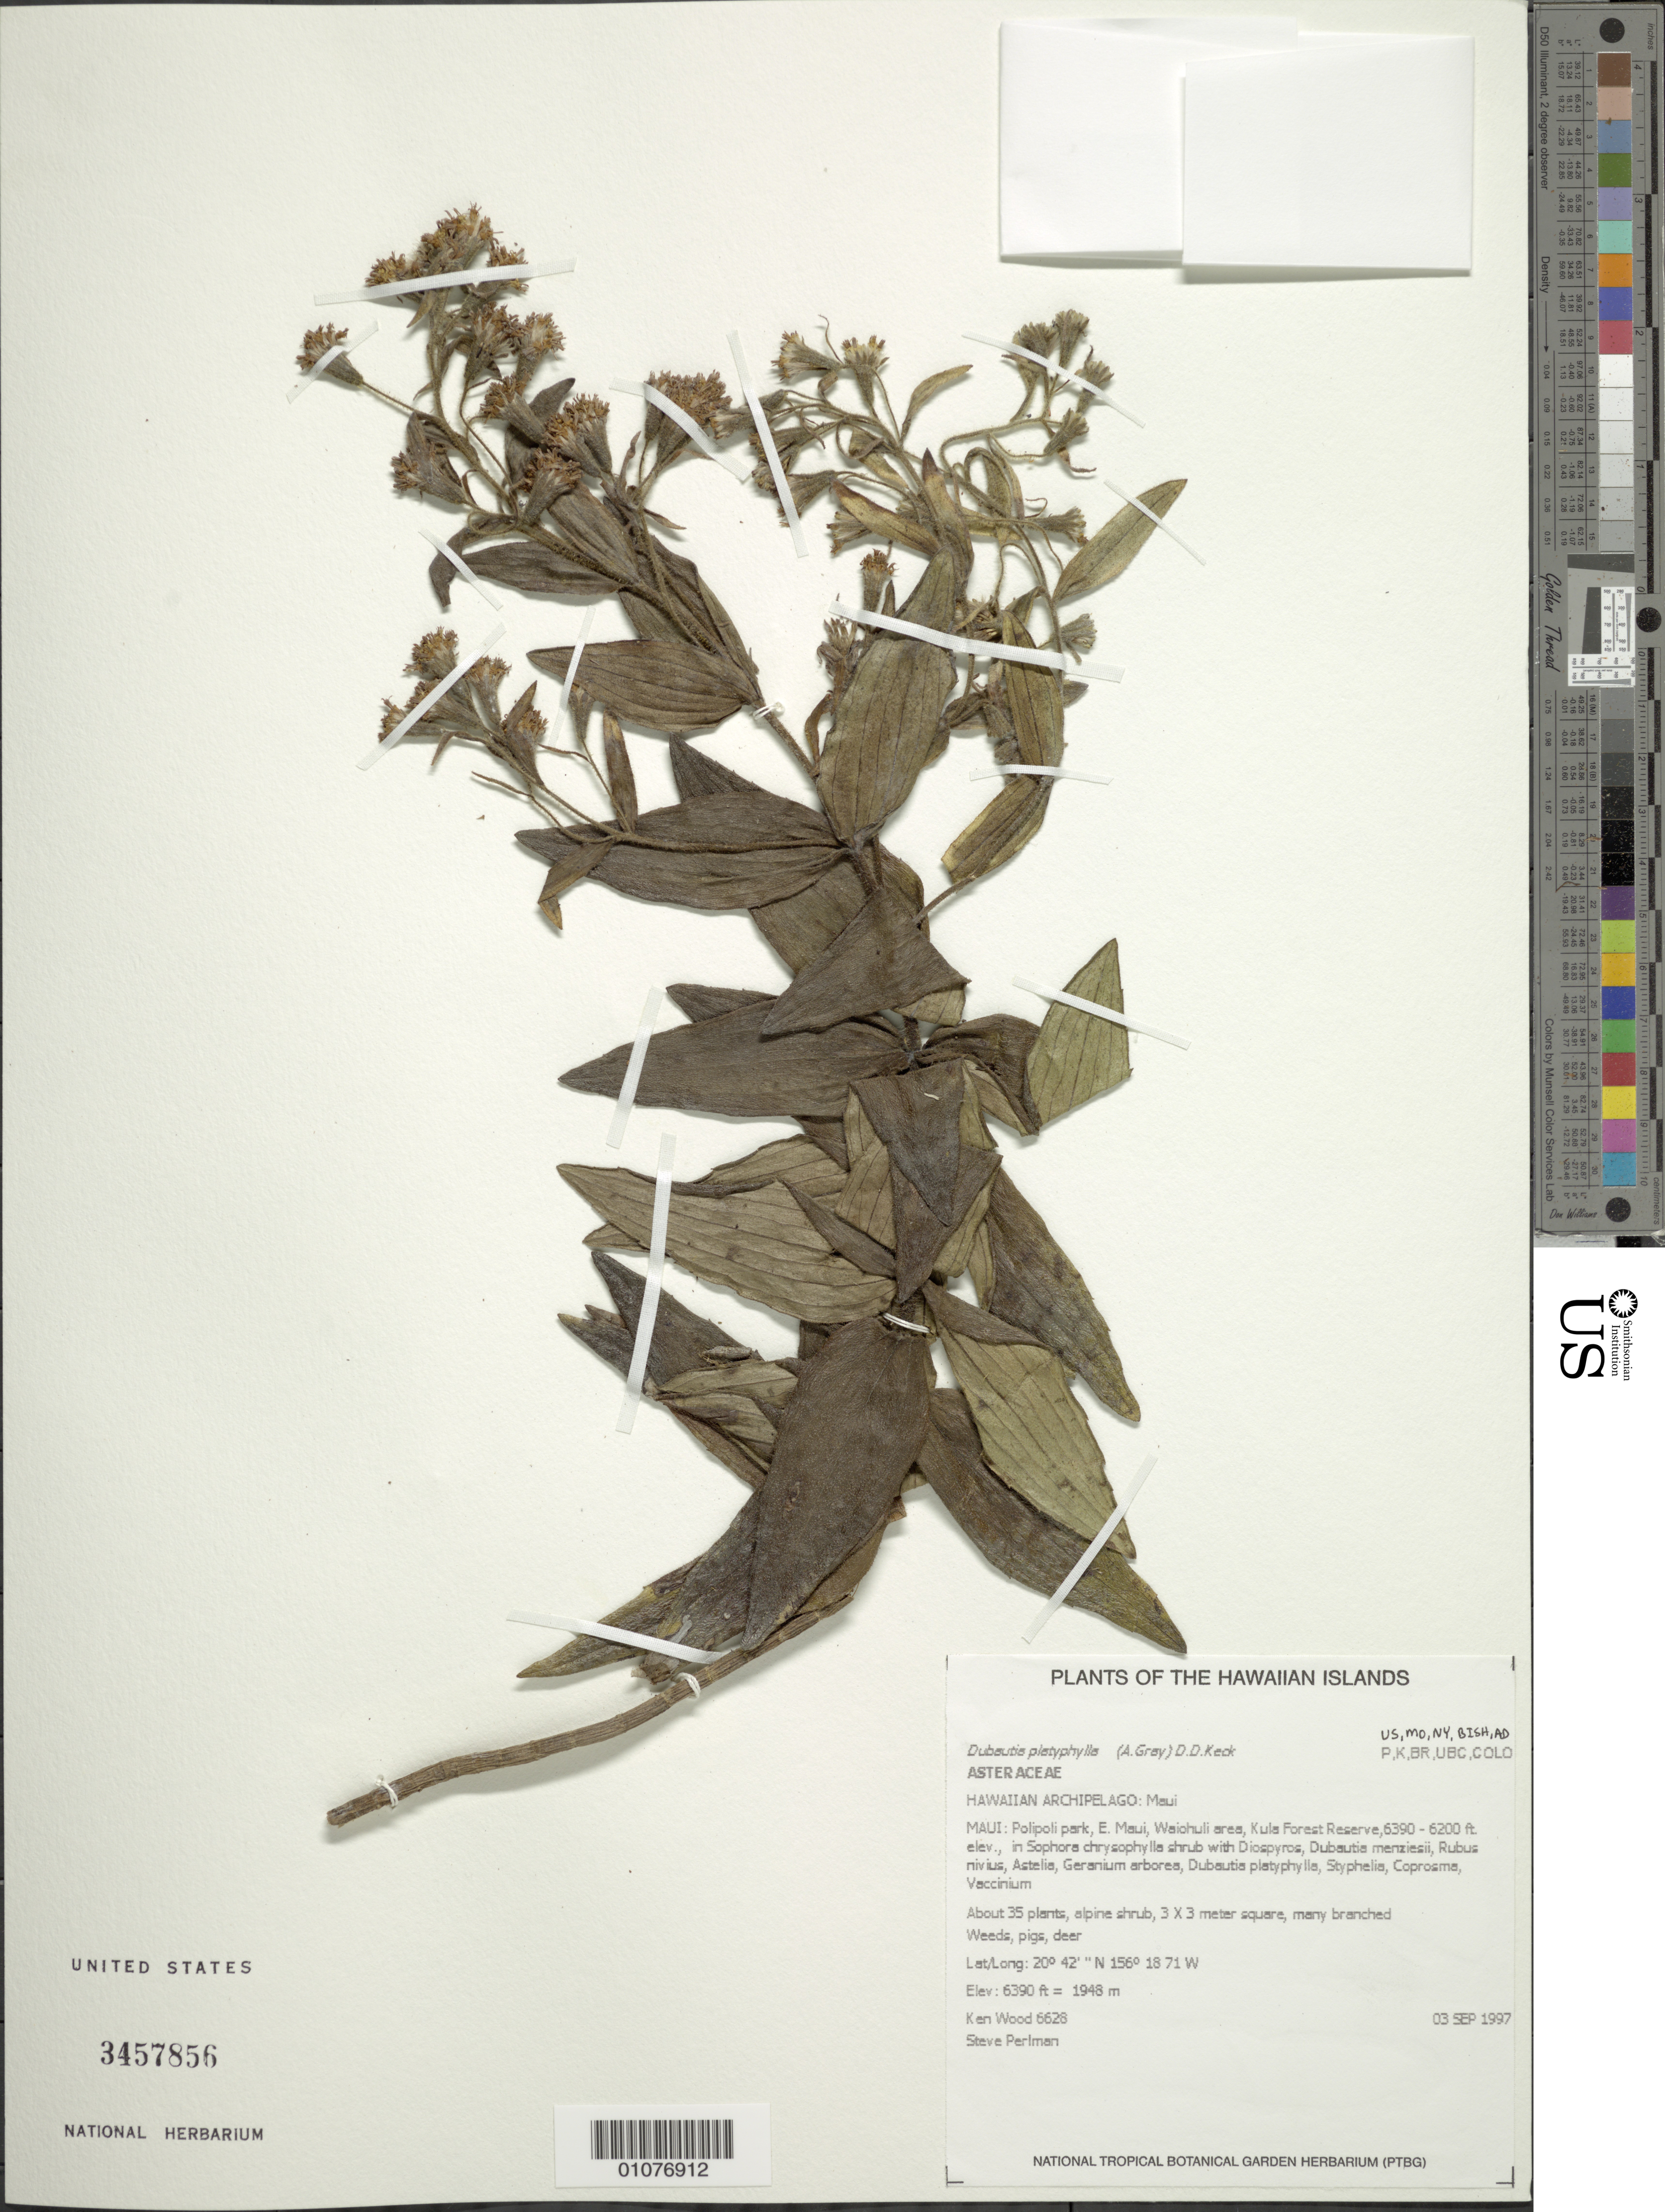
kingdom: Plantae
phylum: Tracheophyta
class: Magnoliopsida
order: Asterales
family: Asteraceae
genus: Dubautia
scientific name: Dubautia platyphylla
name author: (A. Gray) D.D. Keck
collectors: K. R. Wood & S. P. Perlman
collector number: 6628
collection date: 1997-09-03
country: United States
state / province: Hawaii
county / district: Maui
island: Maui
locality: Polipoli park, E Maui, Waiohuli area, Kula Forest Reserve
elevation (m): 1948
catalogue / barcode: US 3457856